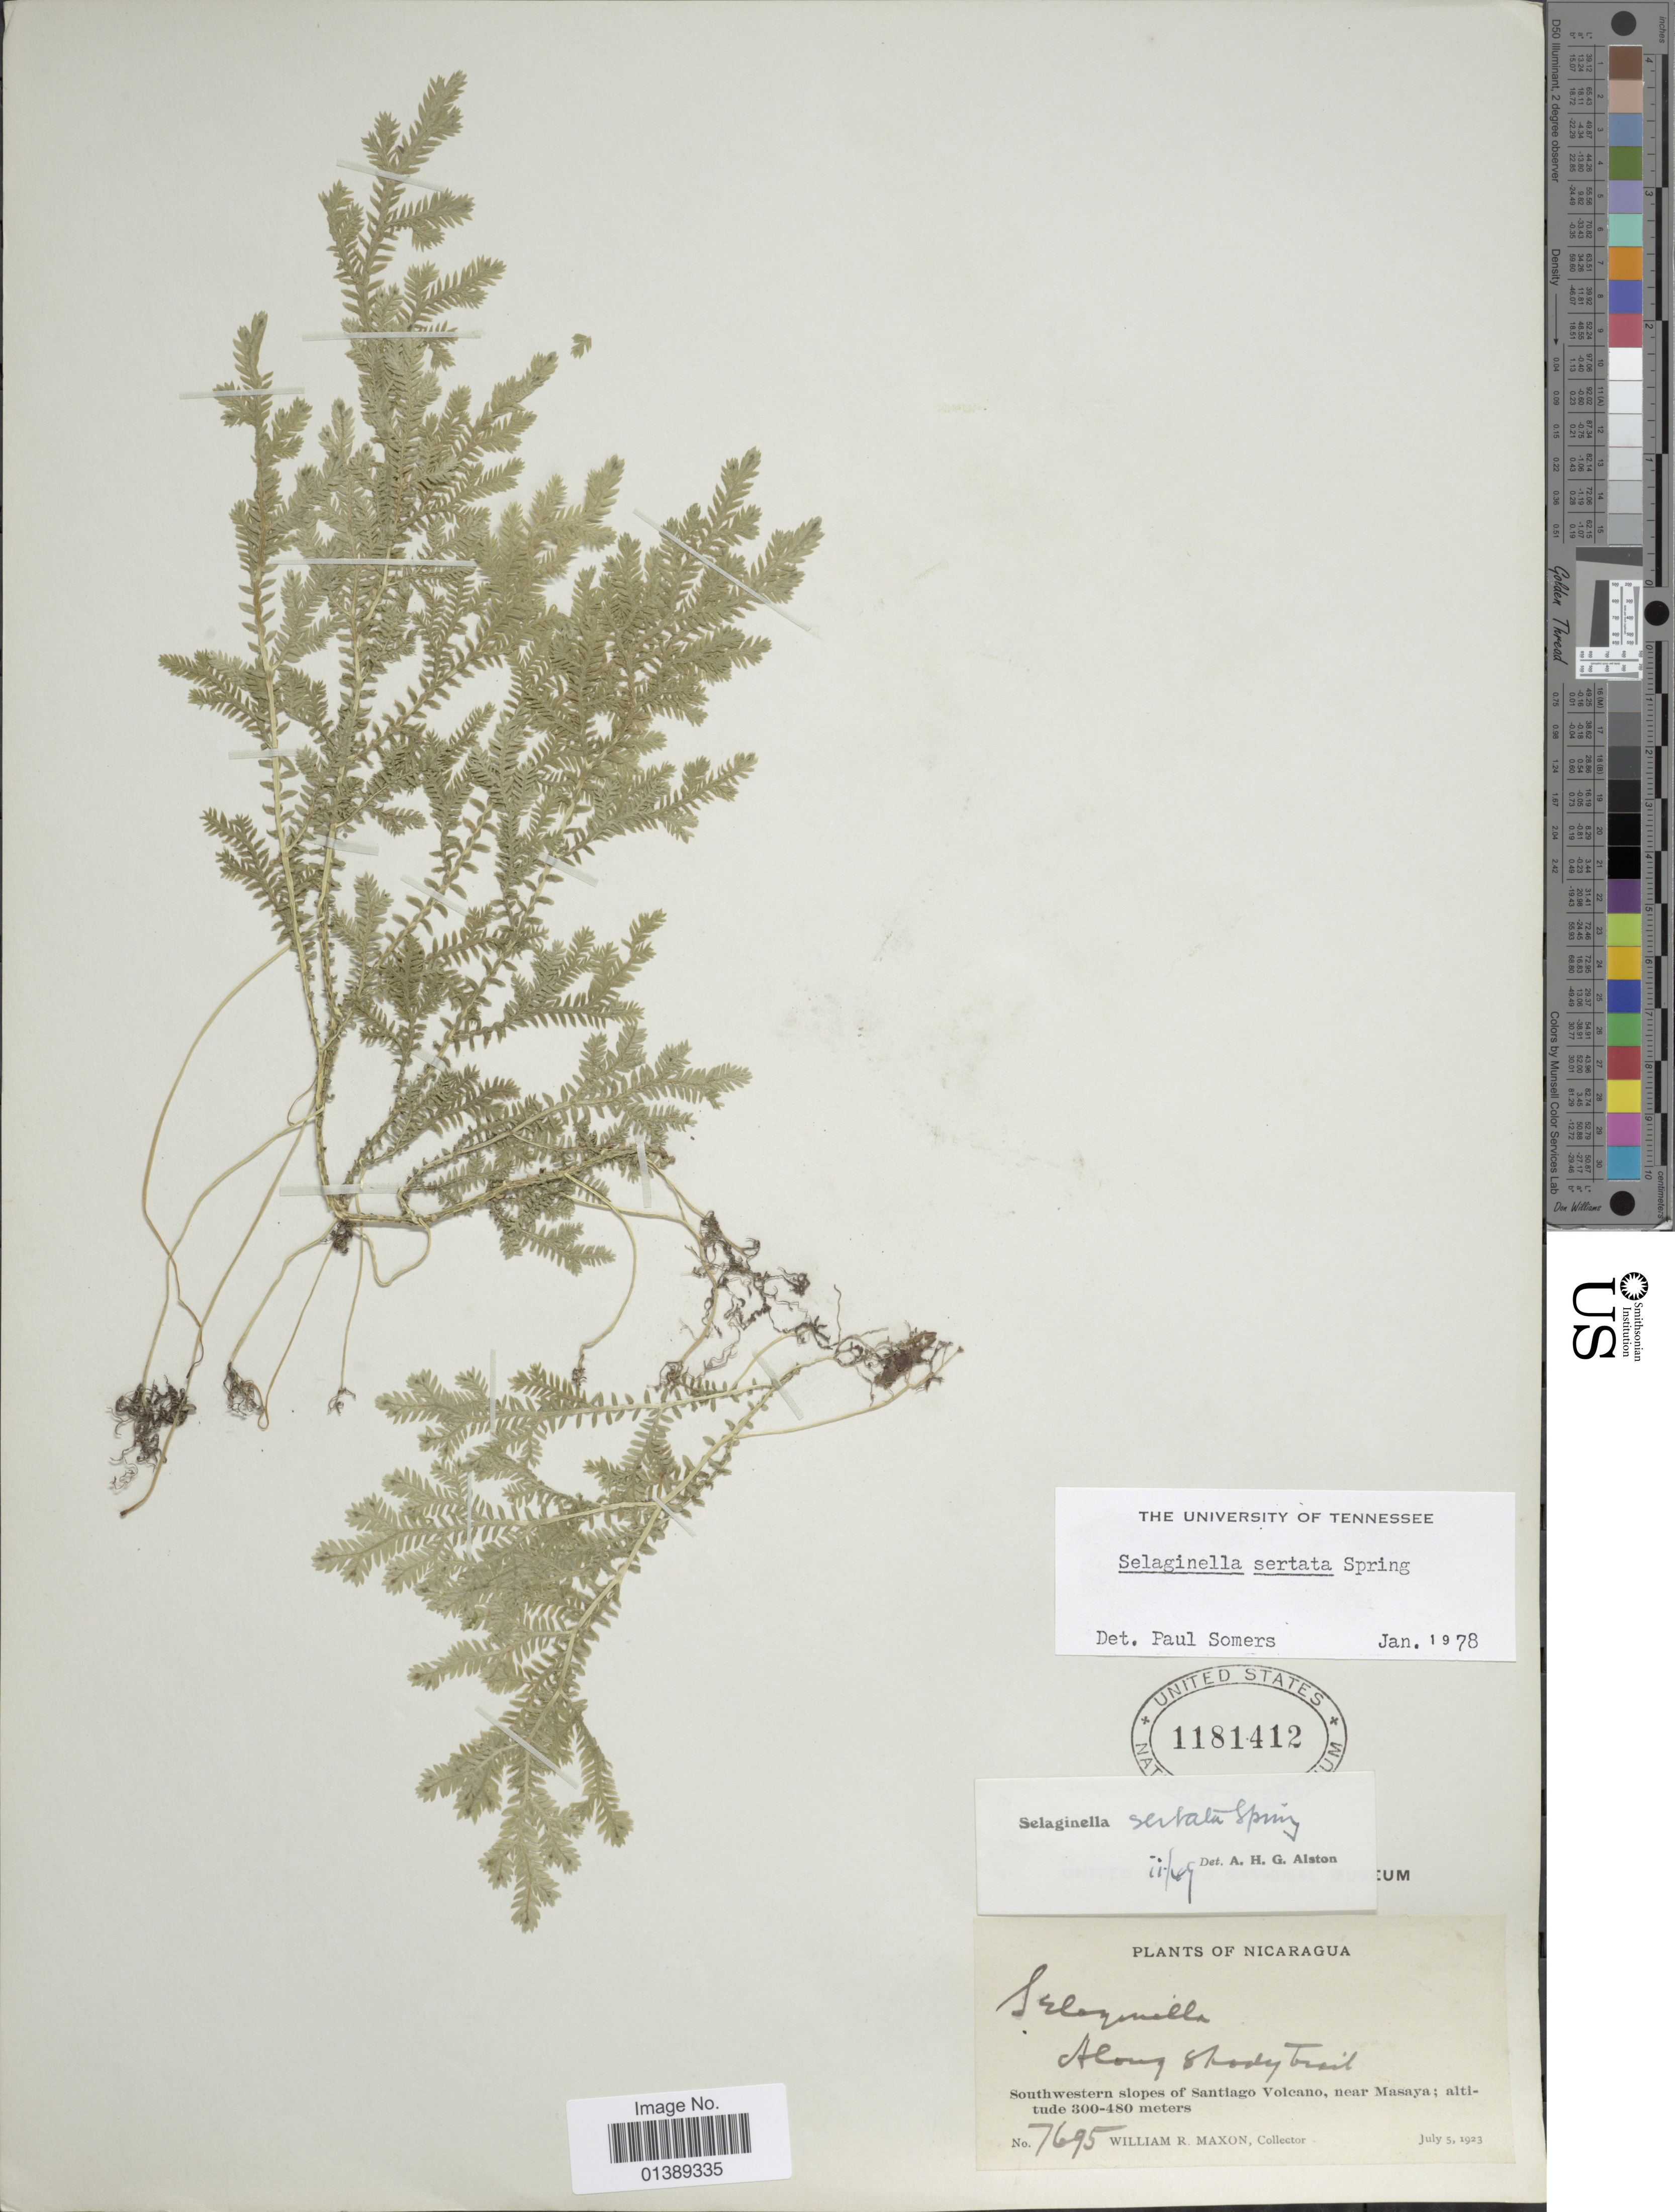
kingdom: Plantae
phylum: Tracheophyta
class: Lycopodiopsida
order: Selaginellales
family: Selaginellaceae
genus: Selaginella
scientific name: Selaginella sertata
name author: Spring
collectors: W. R. Maxon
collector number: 7695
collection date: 1923-07-05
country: Nicaragua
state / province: Masaya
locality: Southwestern slopes of Santiago Volcan, near Masaya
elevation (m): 300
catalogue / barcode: US 1181412